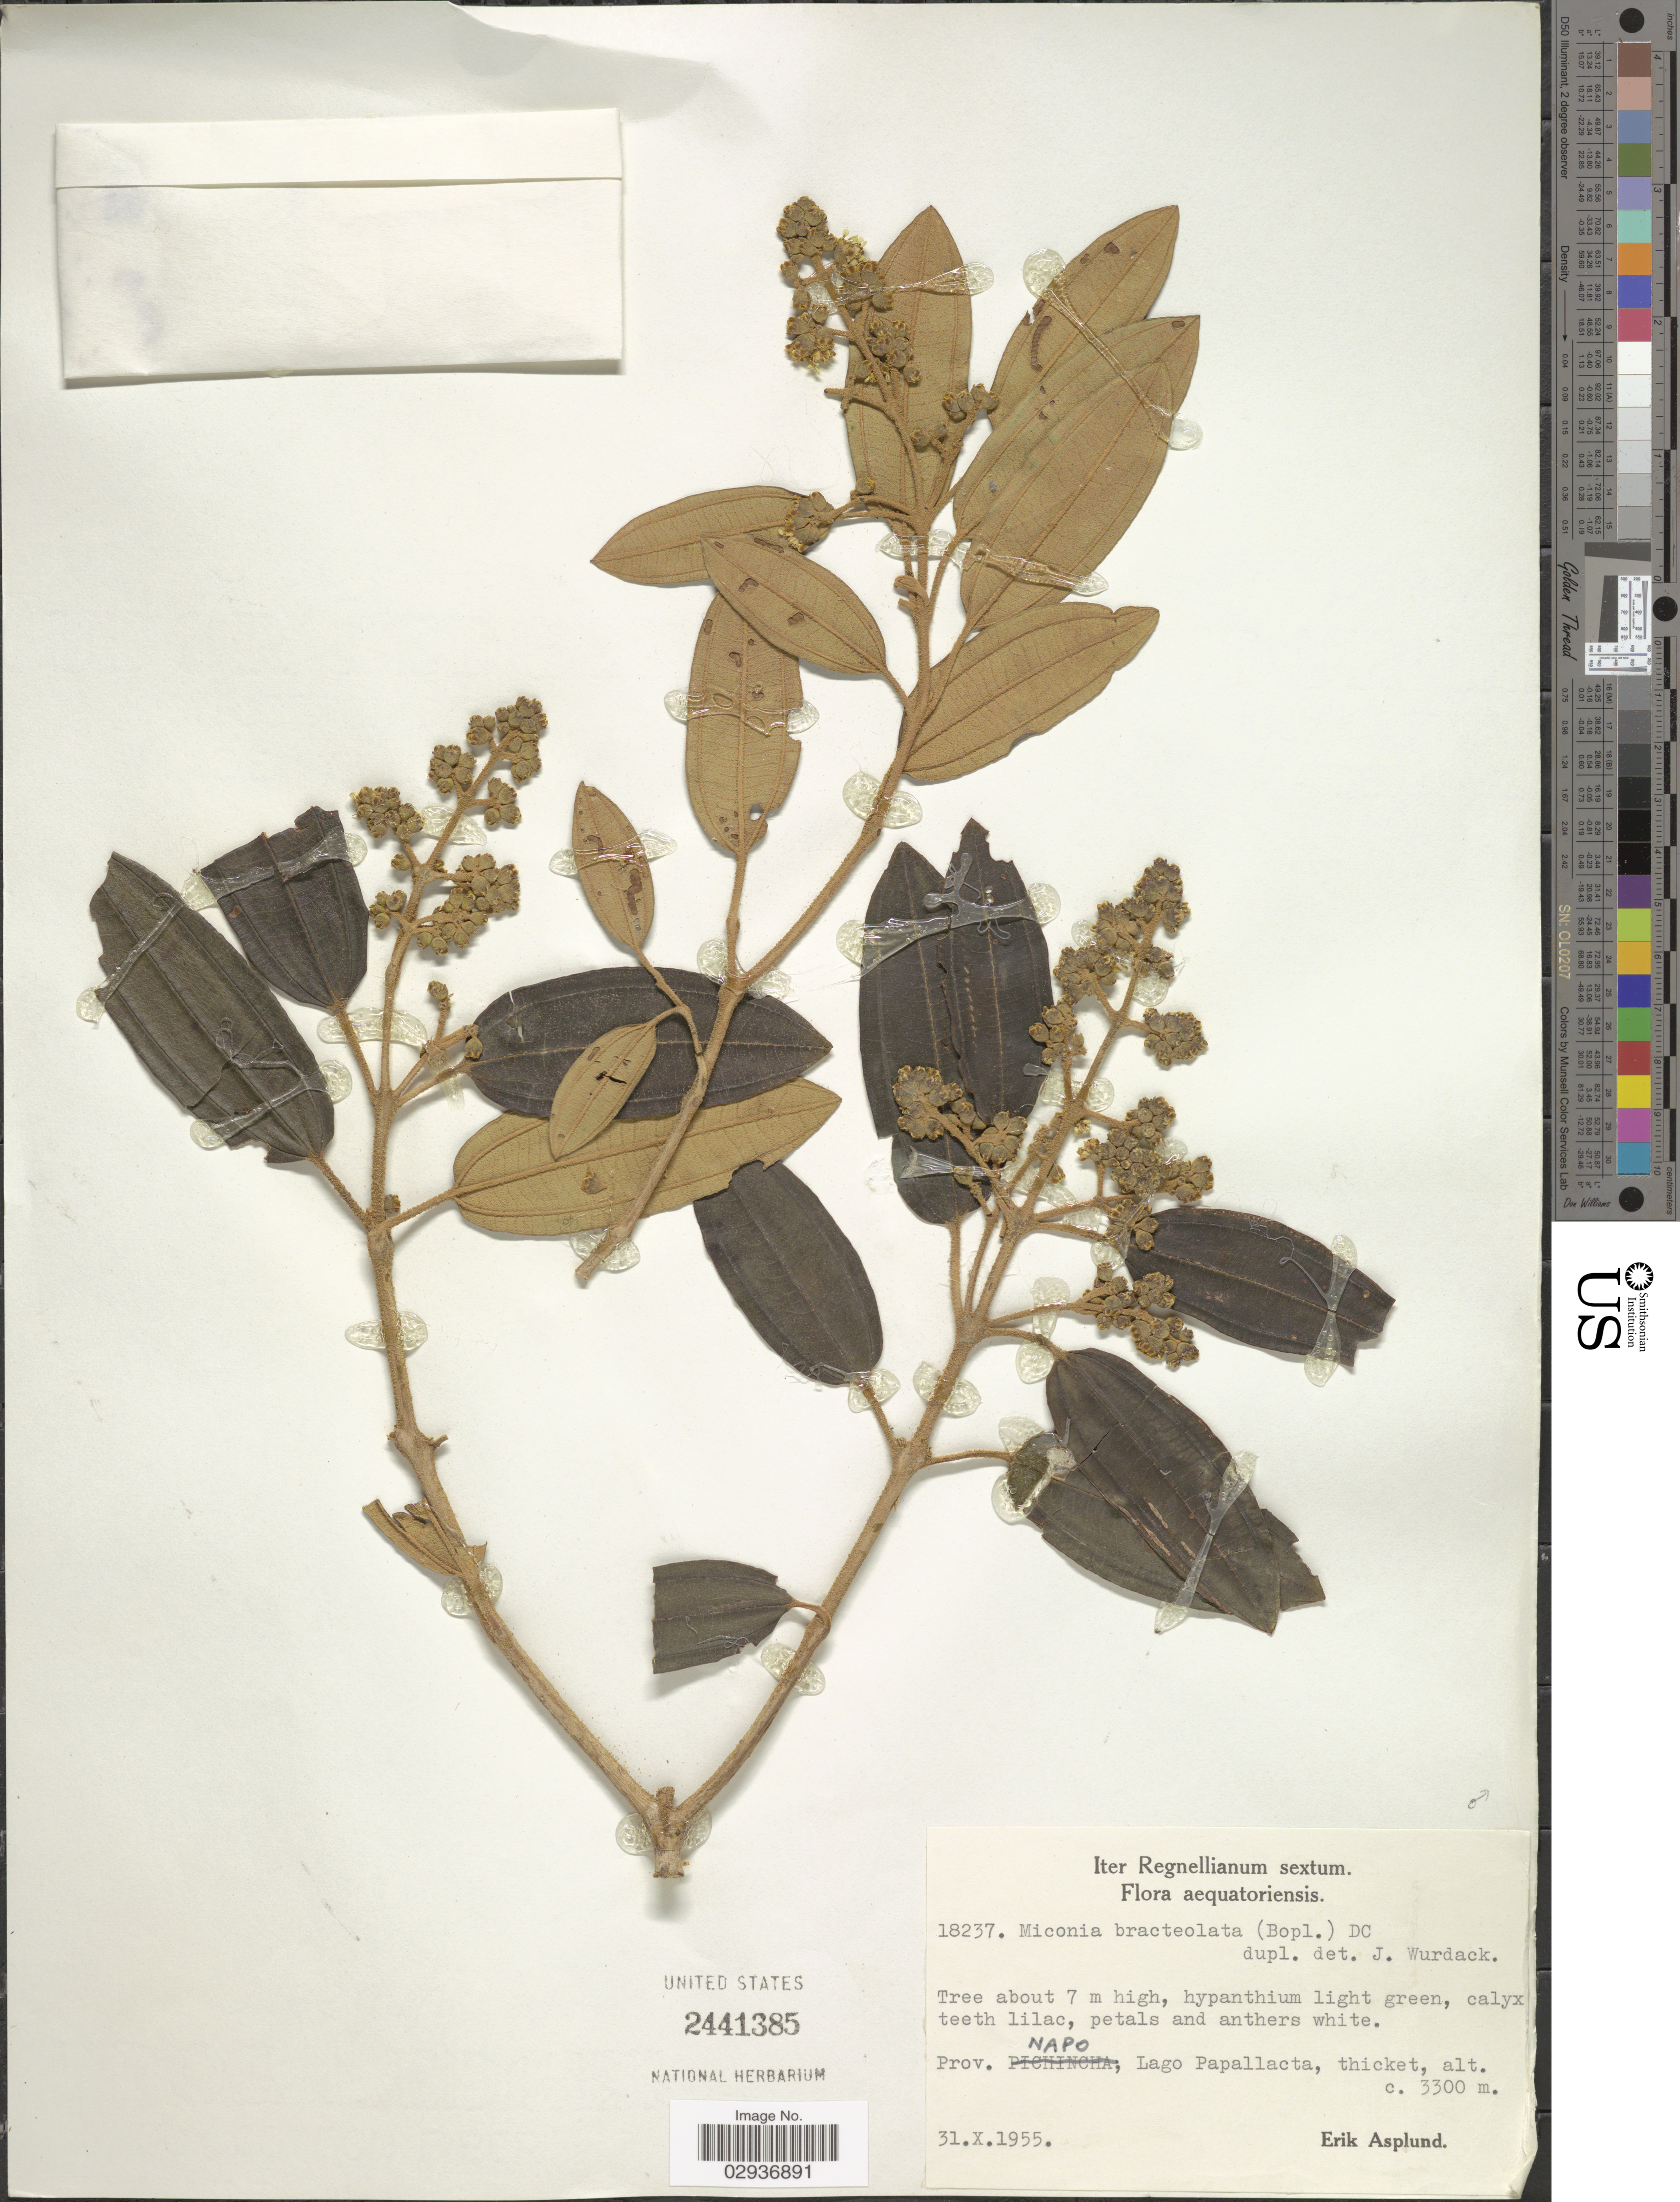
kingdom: Plantae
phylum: Tracheophyta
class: Magnoliopsida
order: Myrtales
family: Melastomataceae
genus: Miconia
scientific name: Miconia bracteolata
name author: (Bonpl.) DC.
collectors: E. Asplund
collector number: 18237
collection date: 1955-10-31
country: Ecuador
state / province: Napo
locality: Lago Papallacta.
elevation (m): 3300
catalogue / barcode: US 2441385